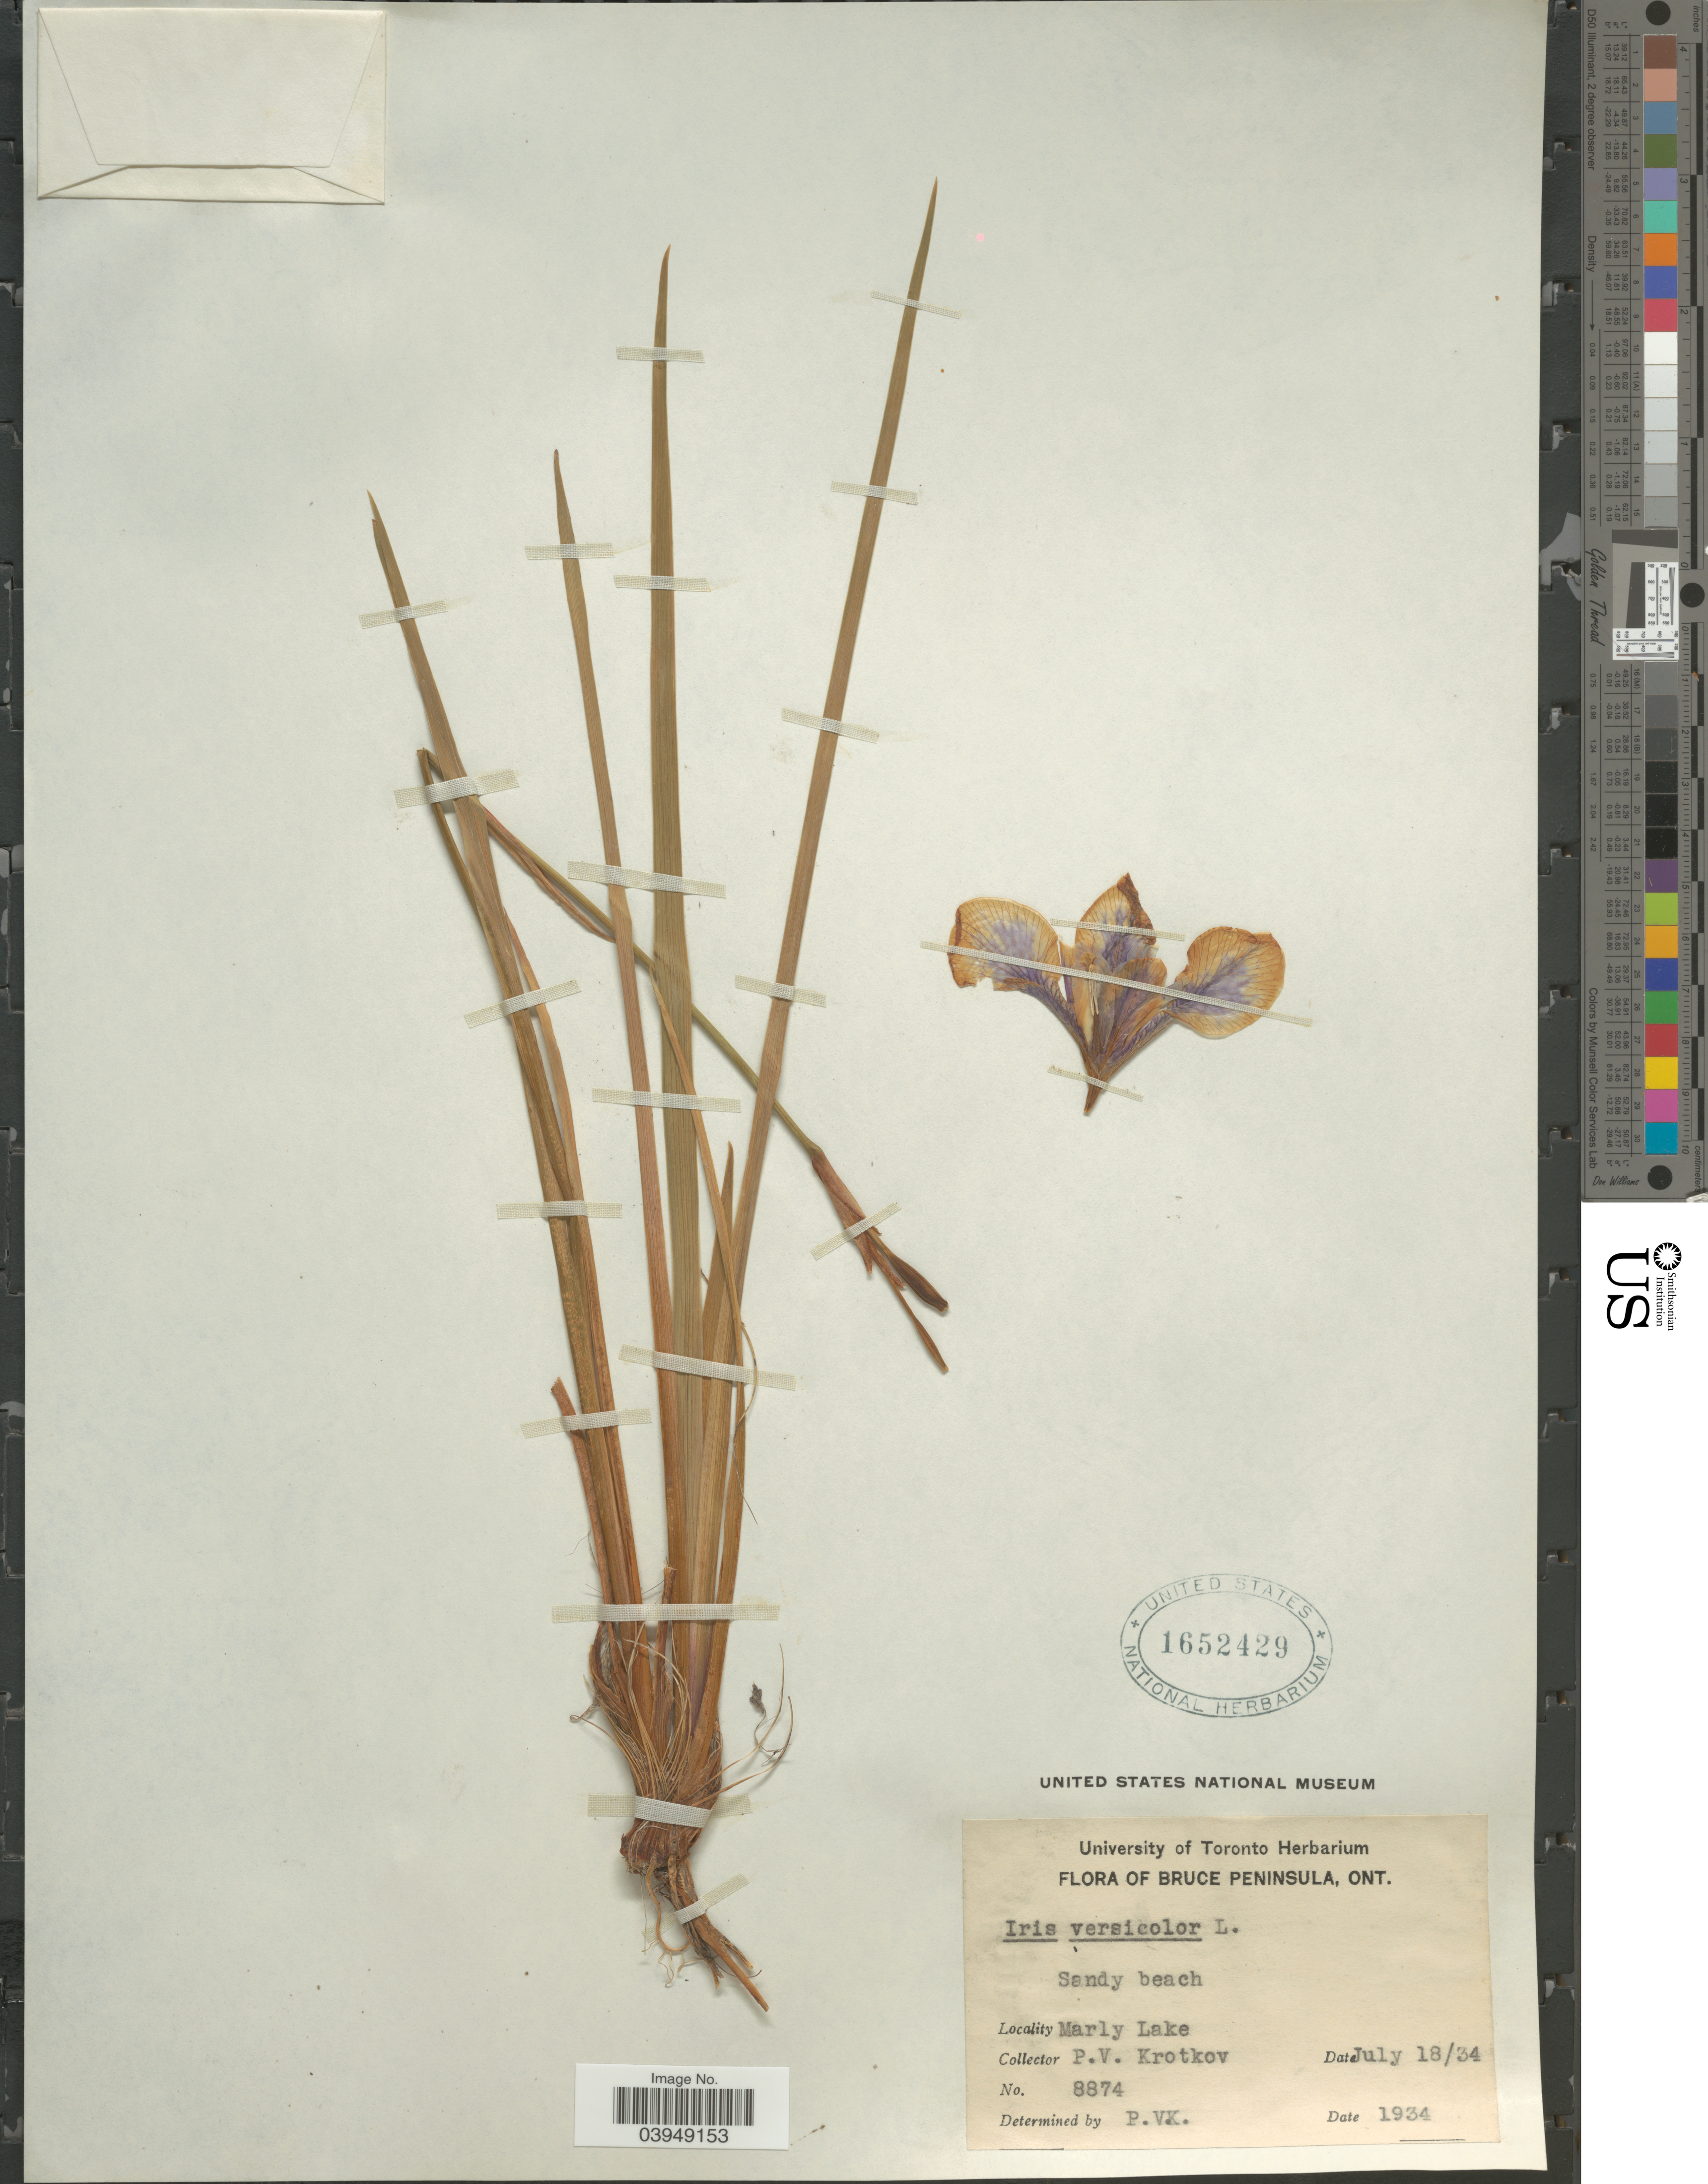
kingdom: Plantae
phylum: Tracheophyta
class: Liliopsida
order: Asparagales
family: Iridaceae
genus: Iris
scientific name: Iris versicolor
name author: L.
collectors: P. V. Krotkov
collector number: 8874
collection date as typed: Transcribed d/m/y: 18/7/34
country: Canada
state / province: Ontario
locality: Bruce Peninsula. Marly Lake.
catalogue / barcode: US 1652429